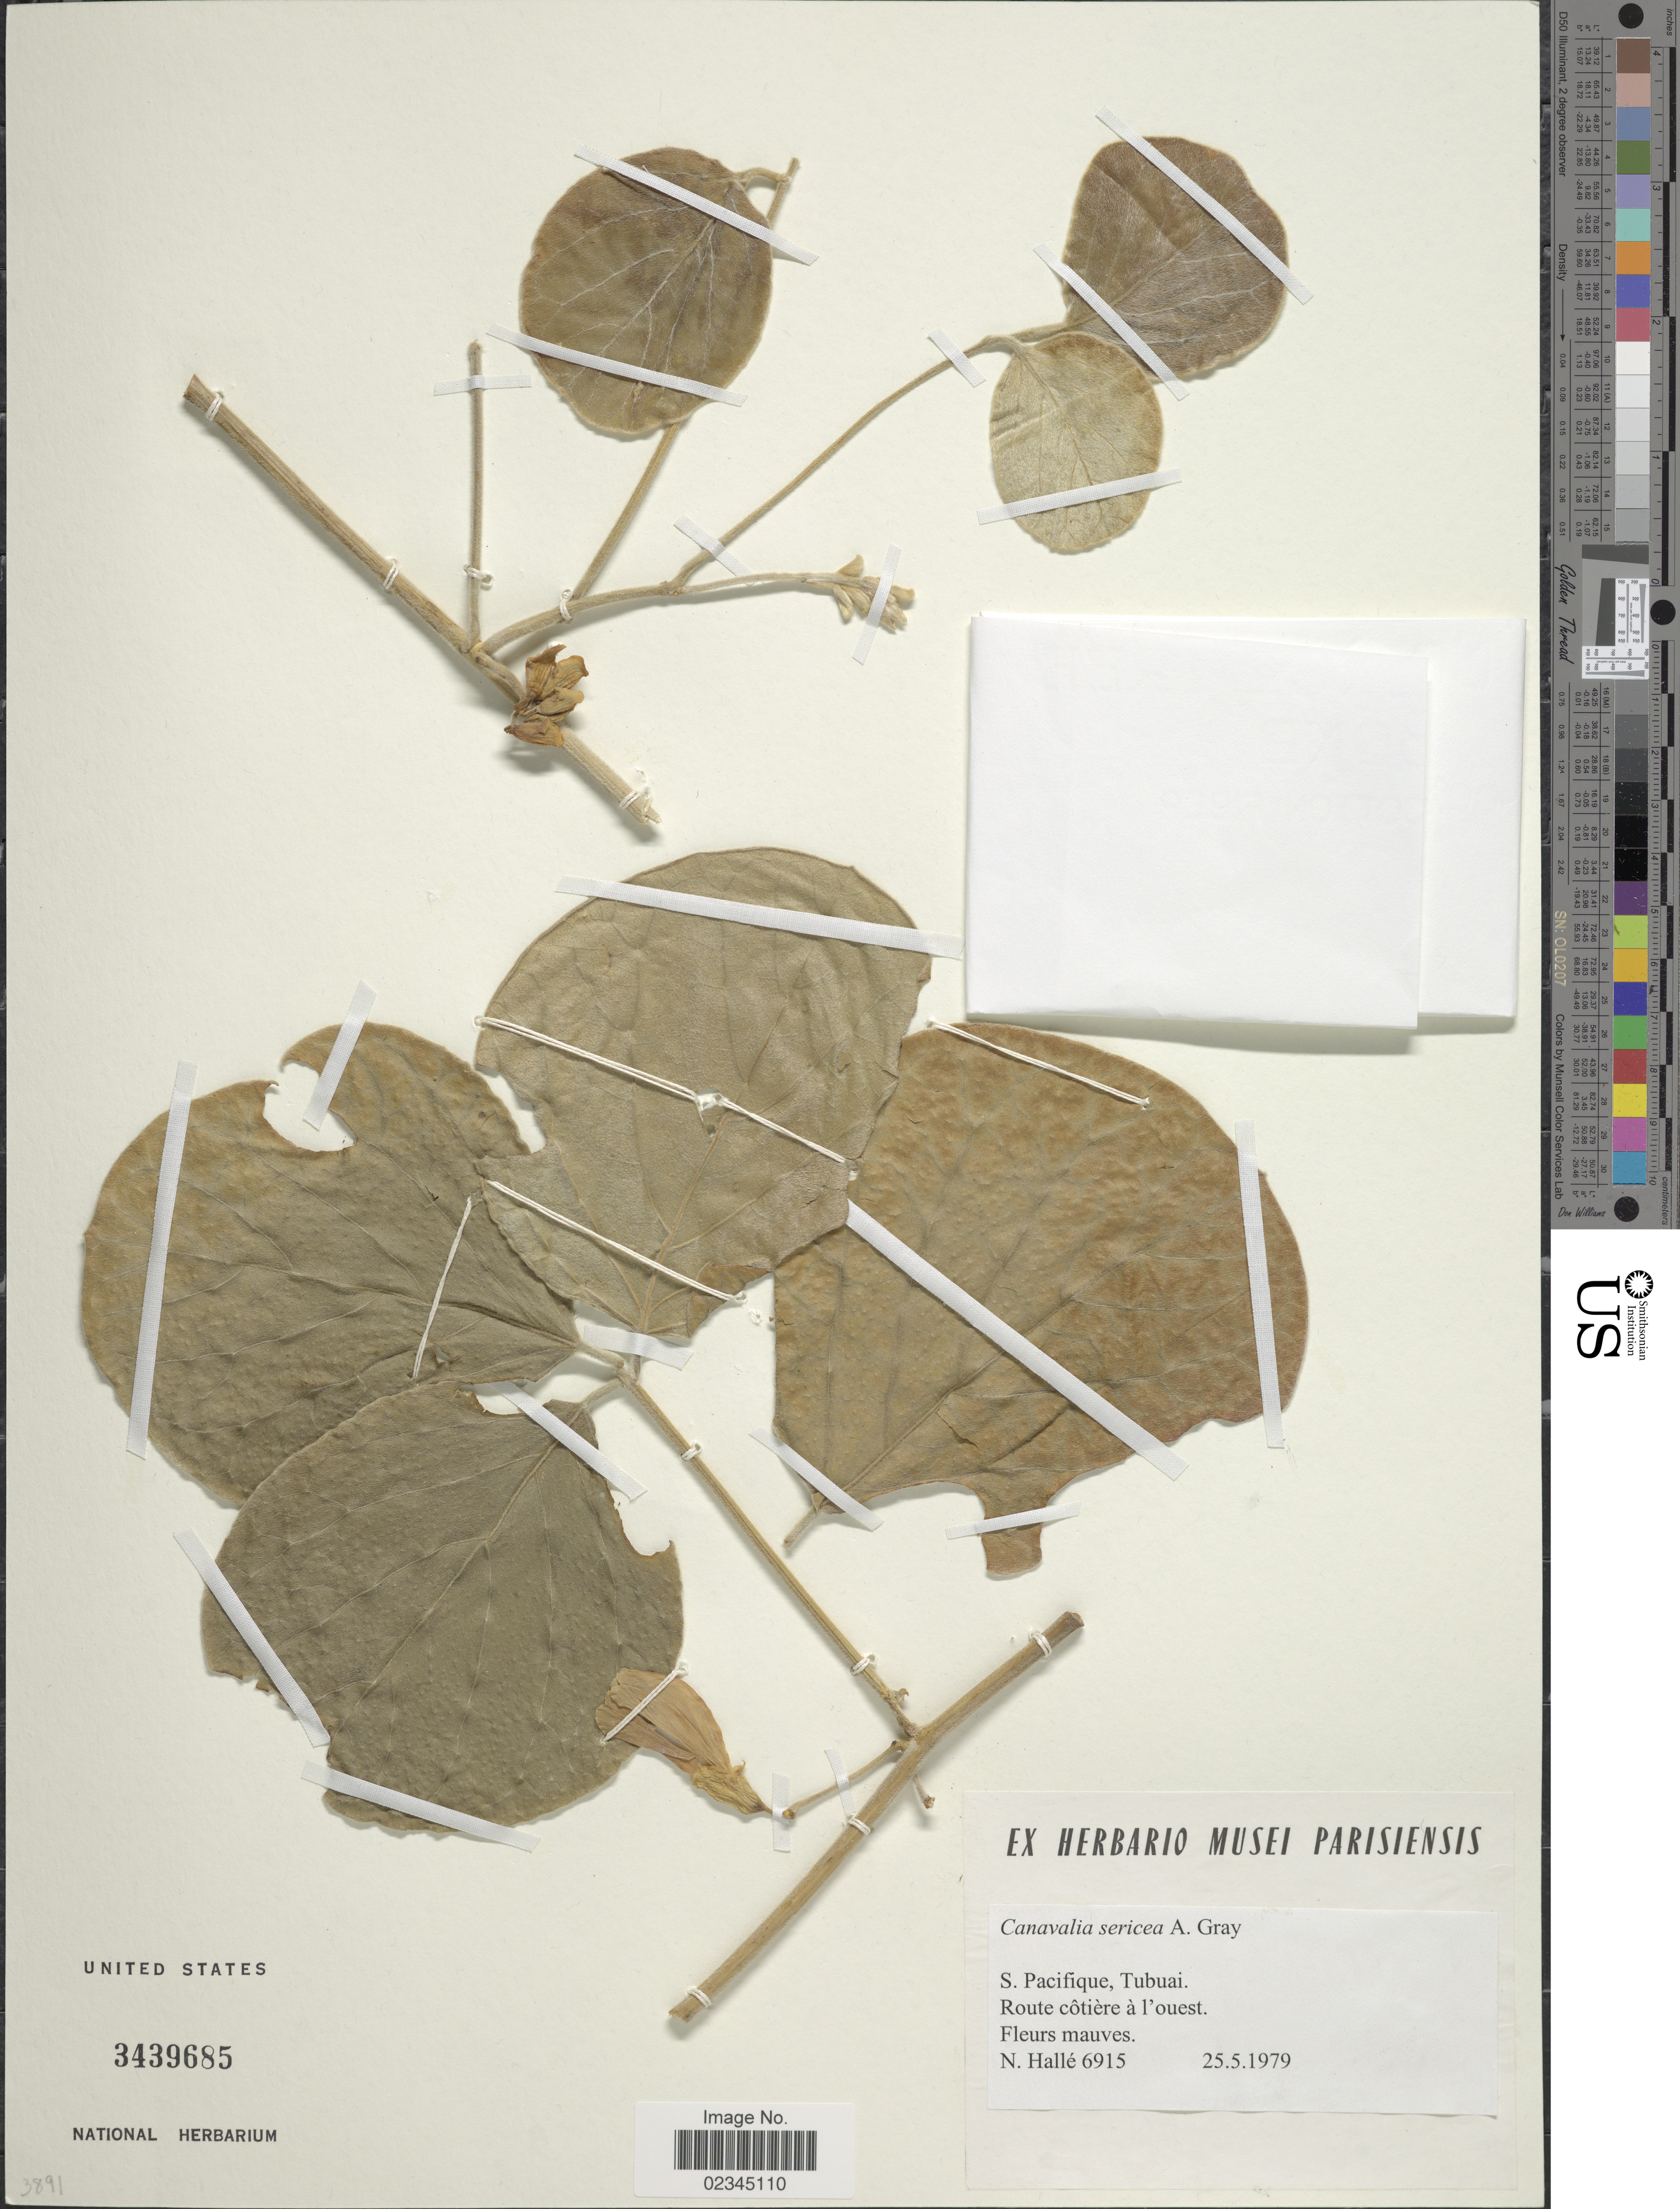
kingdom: Plantae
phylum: Tracheophyta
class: Magnoliopsida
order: Fabales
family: Fabaceae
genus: Canavalia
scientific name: Canavalia sericea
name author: A. Gray in Wilkes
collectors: N. Hallé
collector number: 6915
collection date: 1979-05-25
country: French Polynesia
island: Tubuai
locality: S. Pacifique, Tubuai.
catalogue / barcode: US 3439685